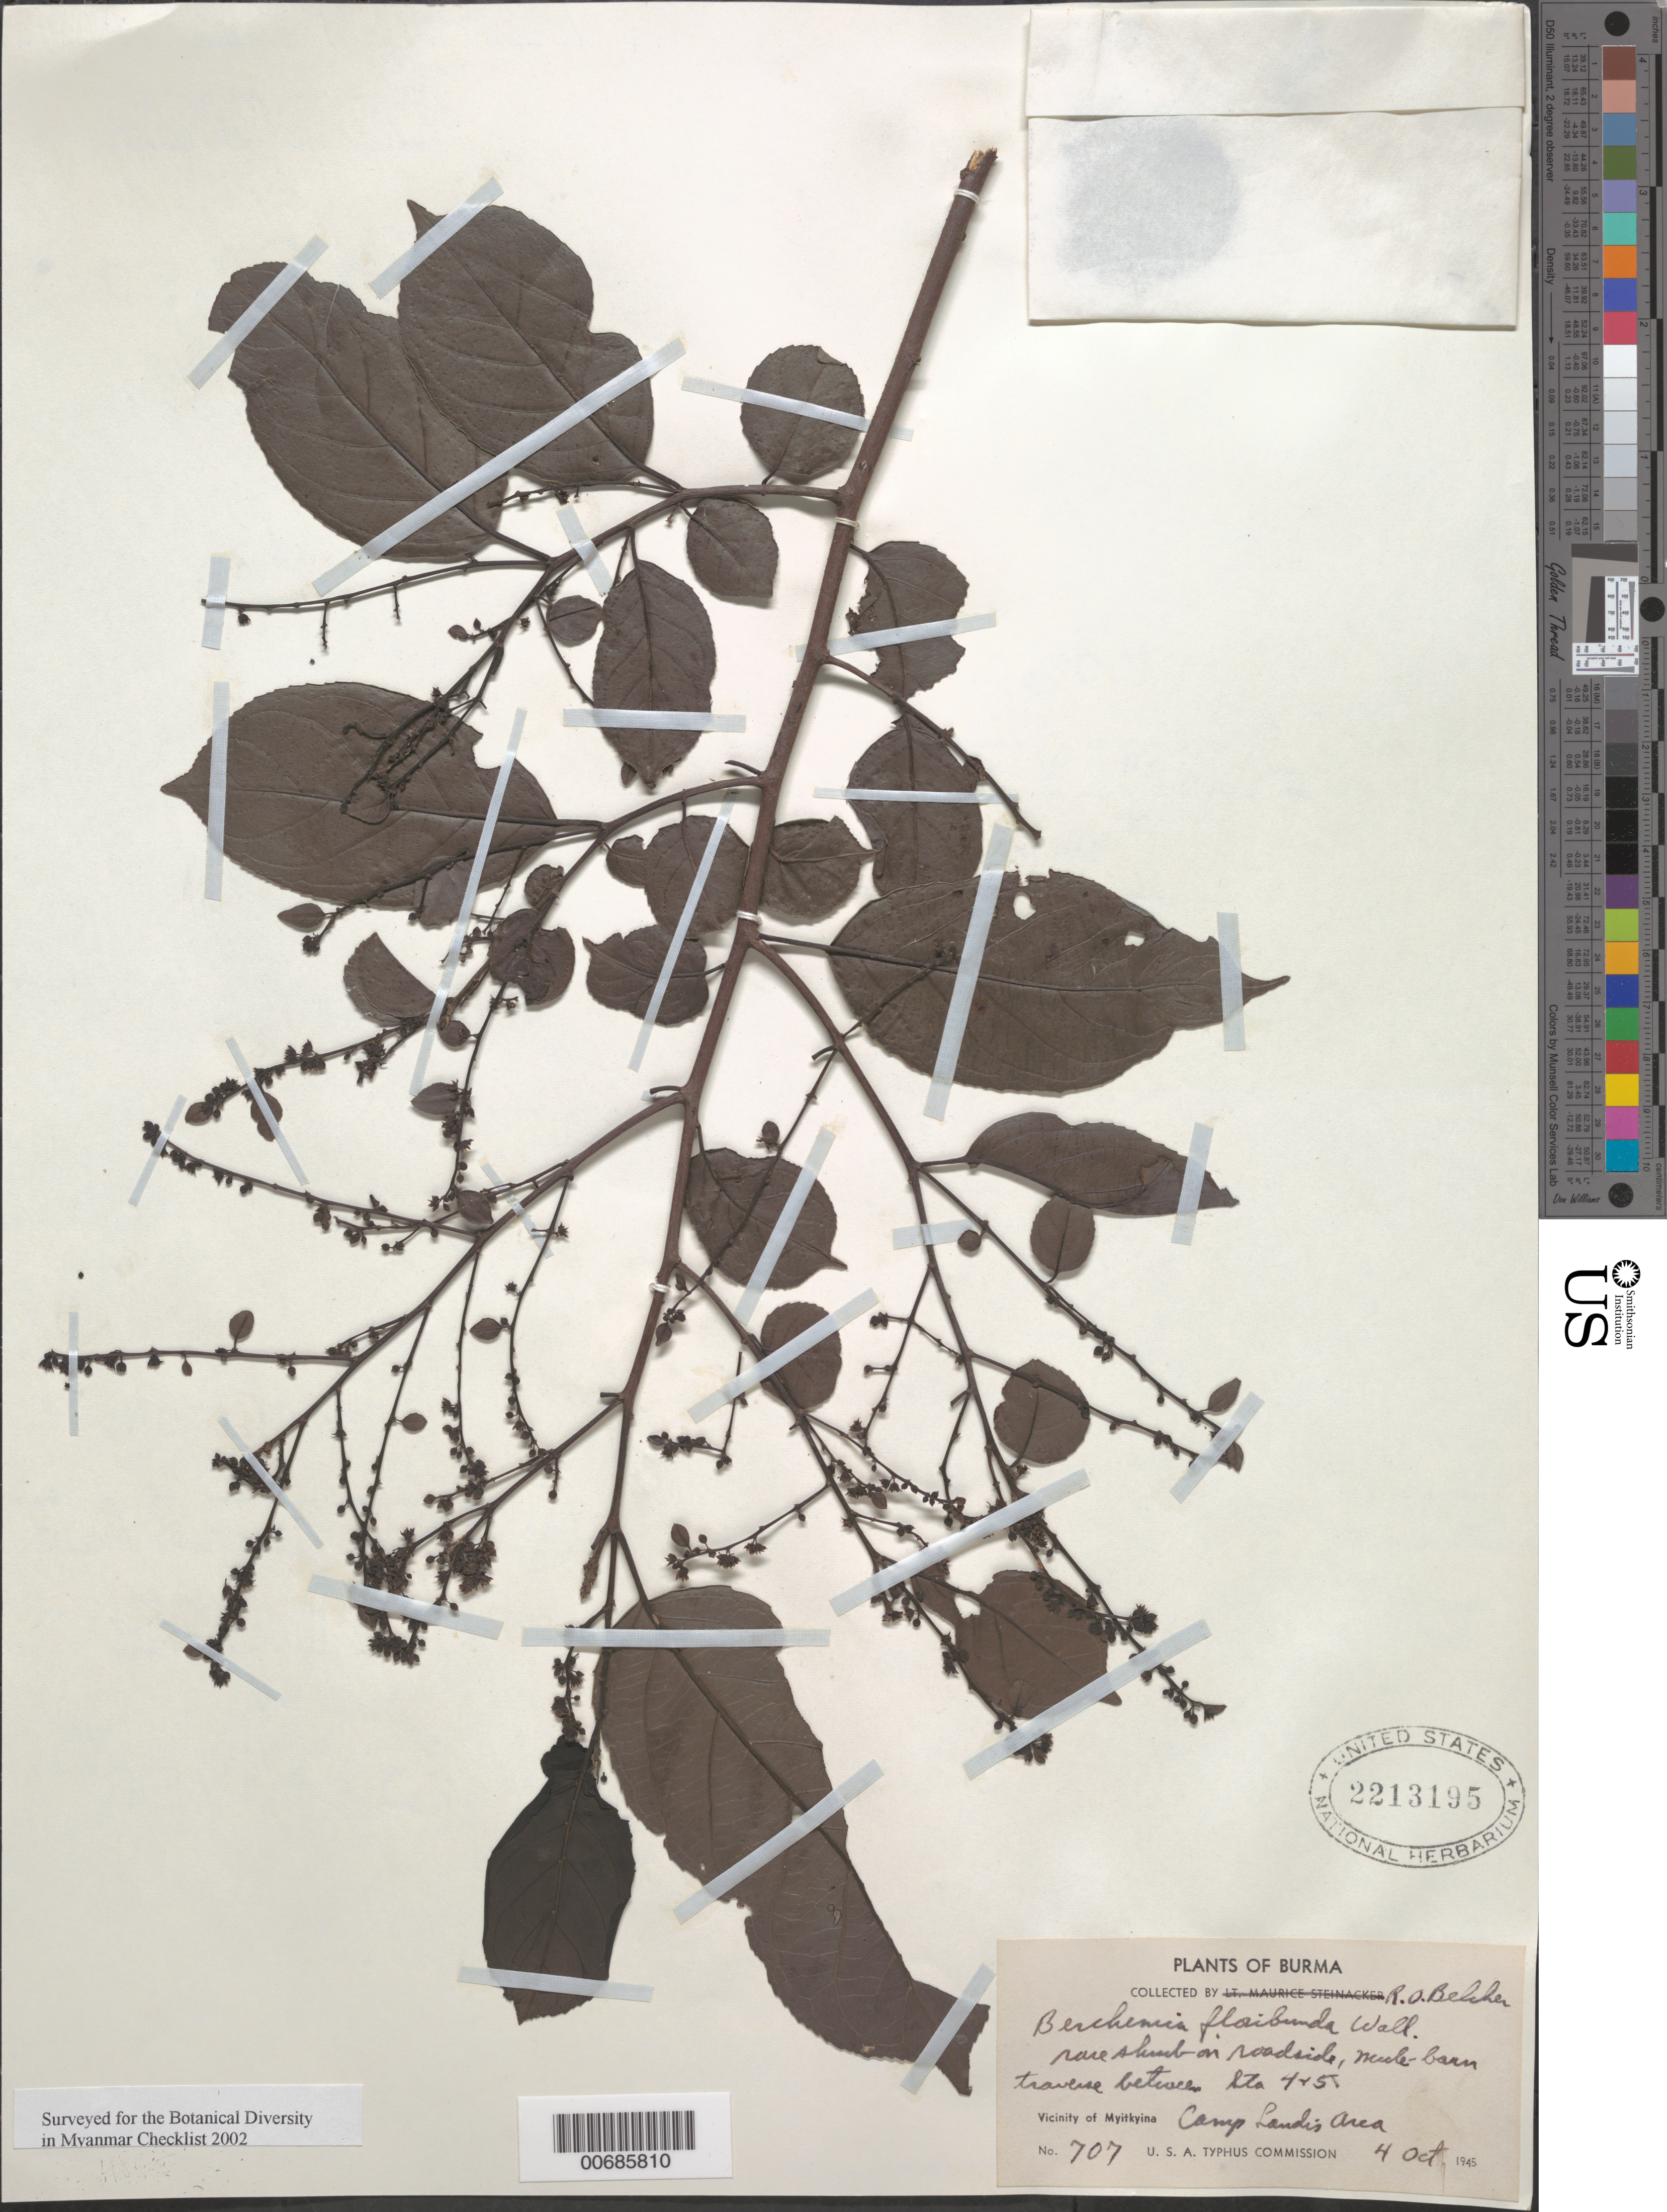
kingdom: Plantae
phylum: Tracheophyta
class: Magnoliopsida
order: Rosales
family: Rhamnaceae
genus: Berchemia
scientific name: Berchemia floribunda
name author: (Wall.) Brongn.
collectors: R. Belcher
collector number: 707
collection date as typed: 04 Oct 1945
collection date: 1945-10-04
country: Myanmar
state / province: Kachin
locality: Myitkyina, Camp Landis area, Sta. 5-6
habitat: Roadside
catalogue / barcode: US 2213195